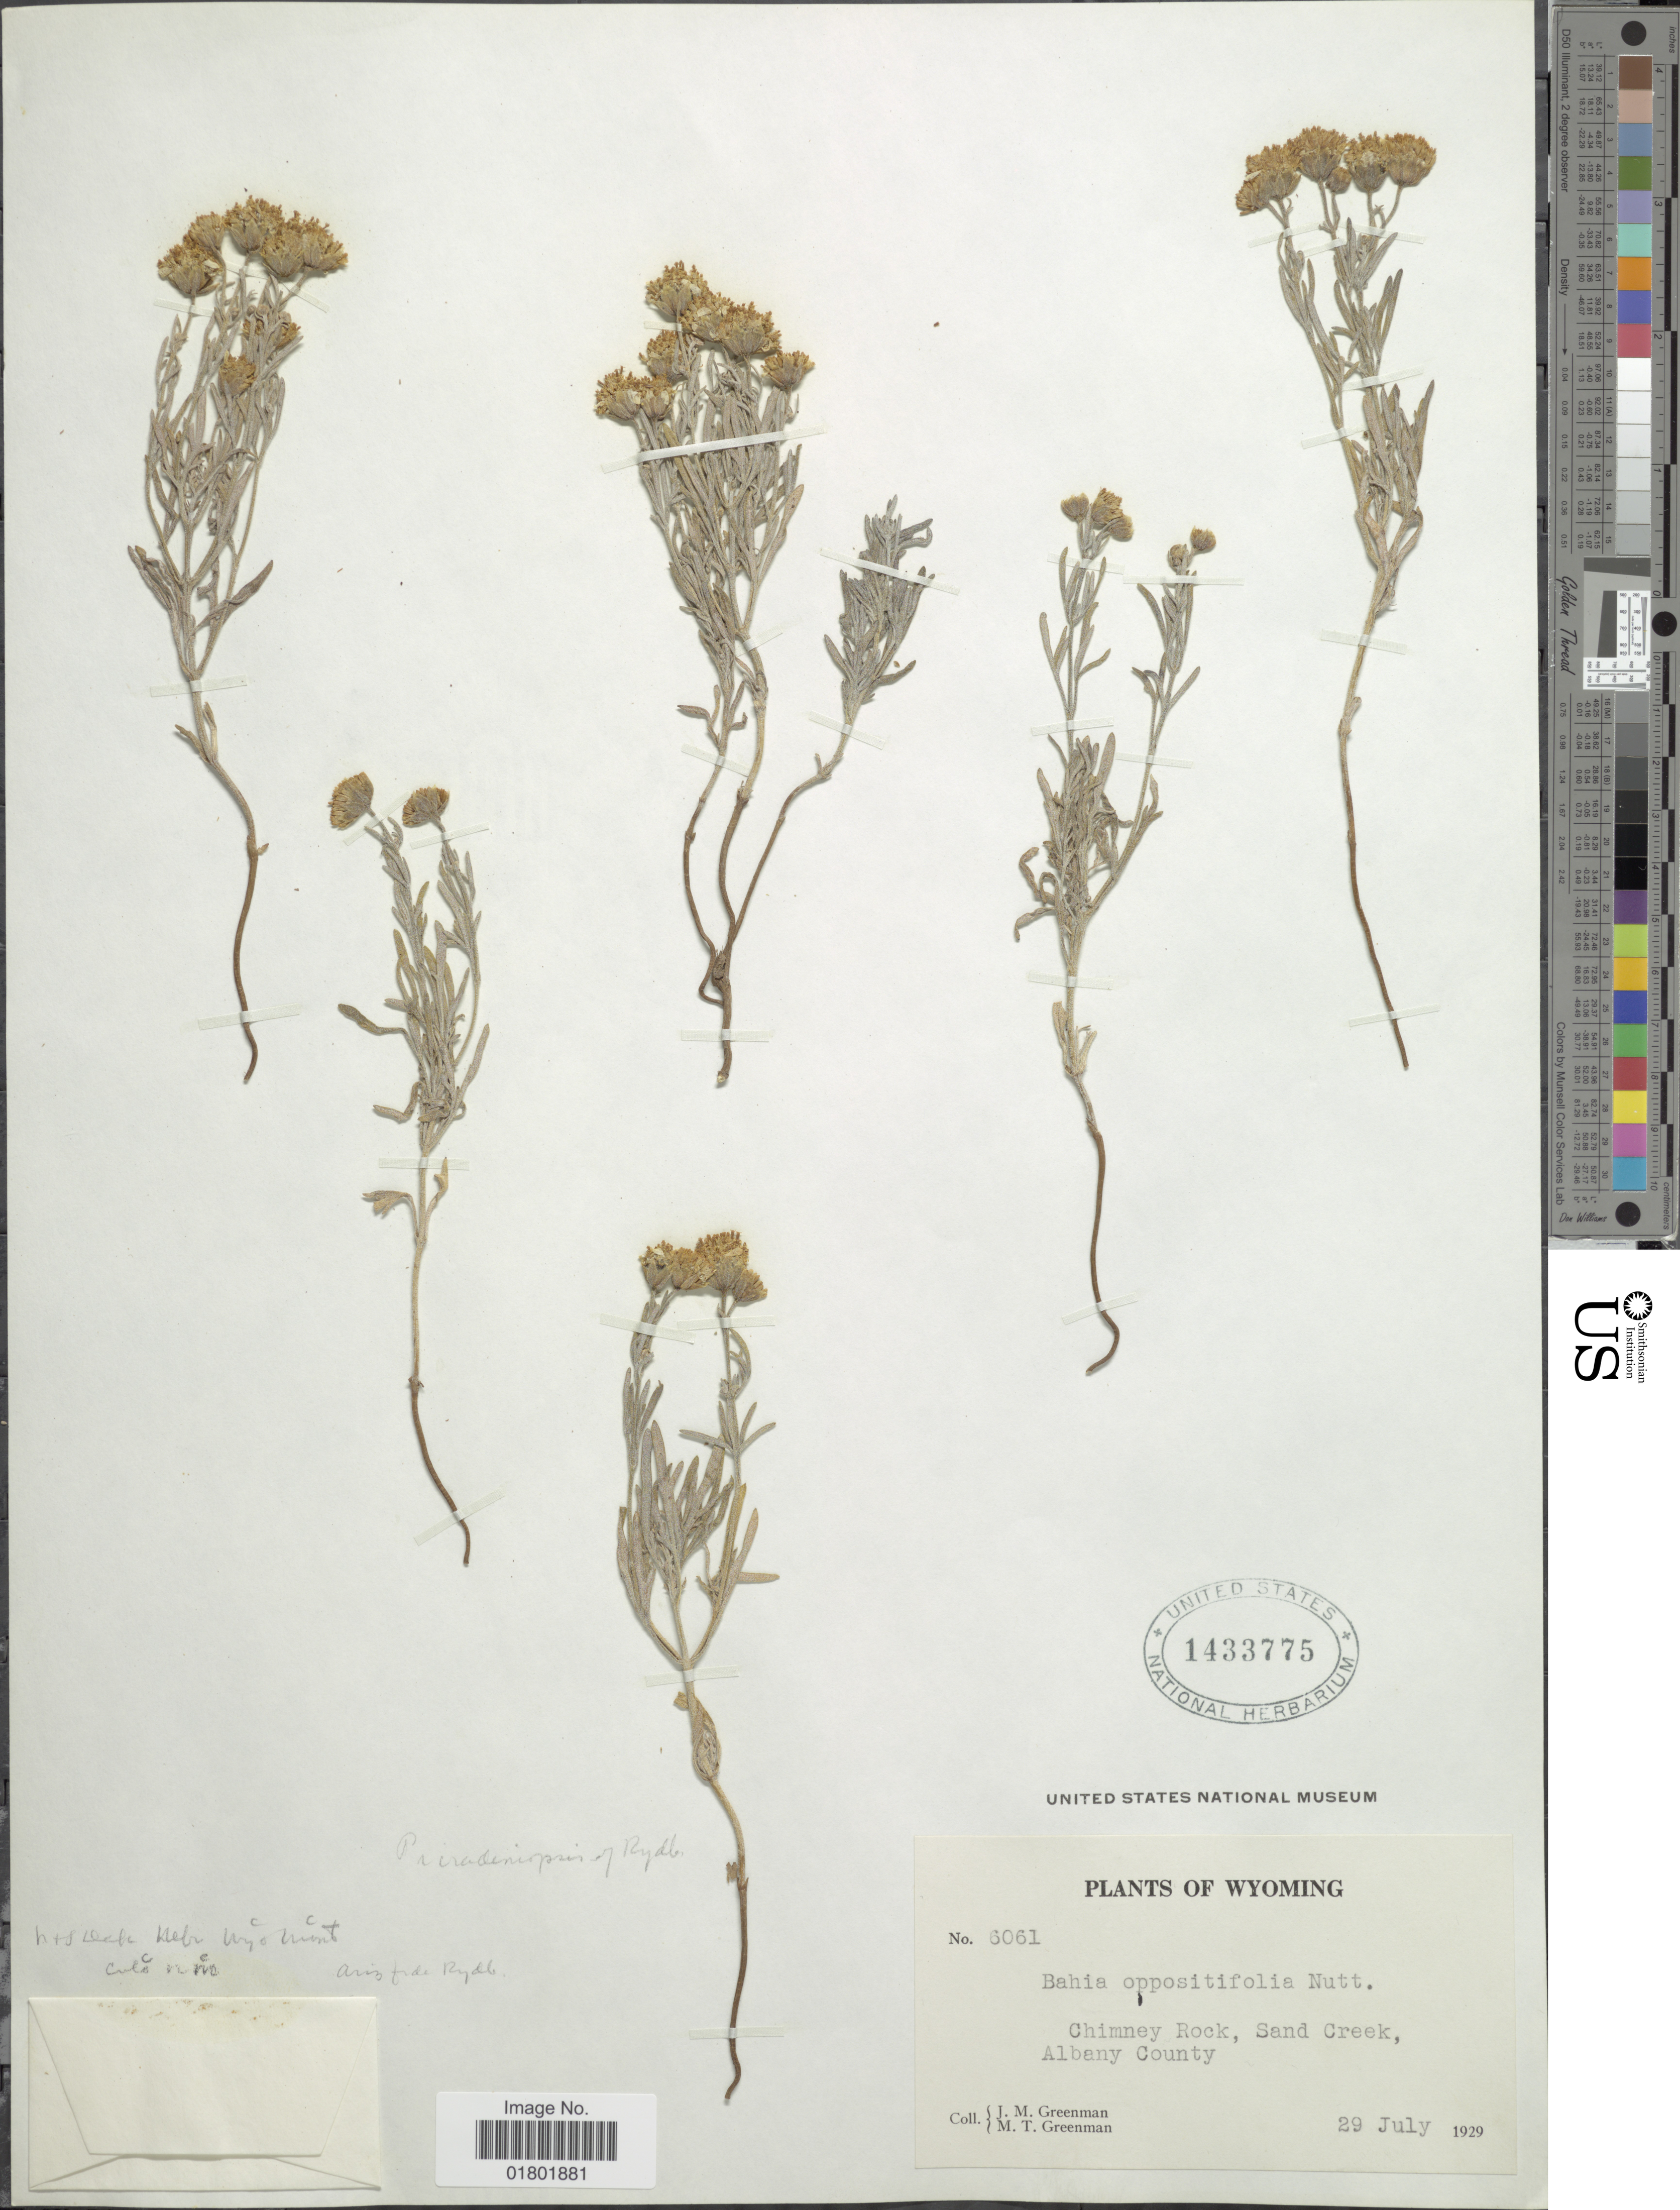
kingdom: Plantae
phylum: Tracheophyta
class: Magnoliopsida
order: Asterales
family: Asteraceae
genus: Bahia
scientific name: Bahia oppositifolia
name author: Nutt.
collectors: J. M. Greenman & M. Greenman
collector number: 6061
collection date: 1929-07-29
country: United States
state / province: Wyoming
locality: Chimney Rock, Sand Creek, Albany County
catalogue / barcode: US 1433775